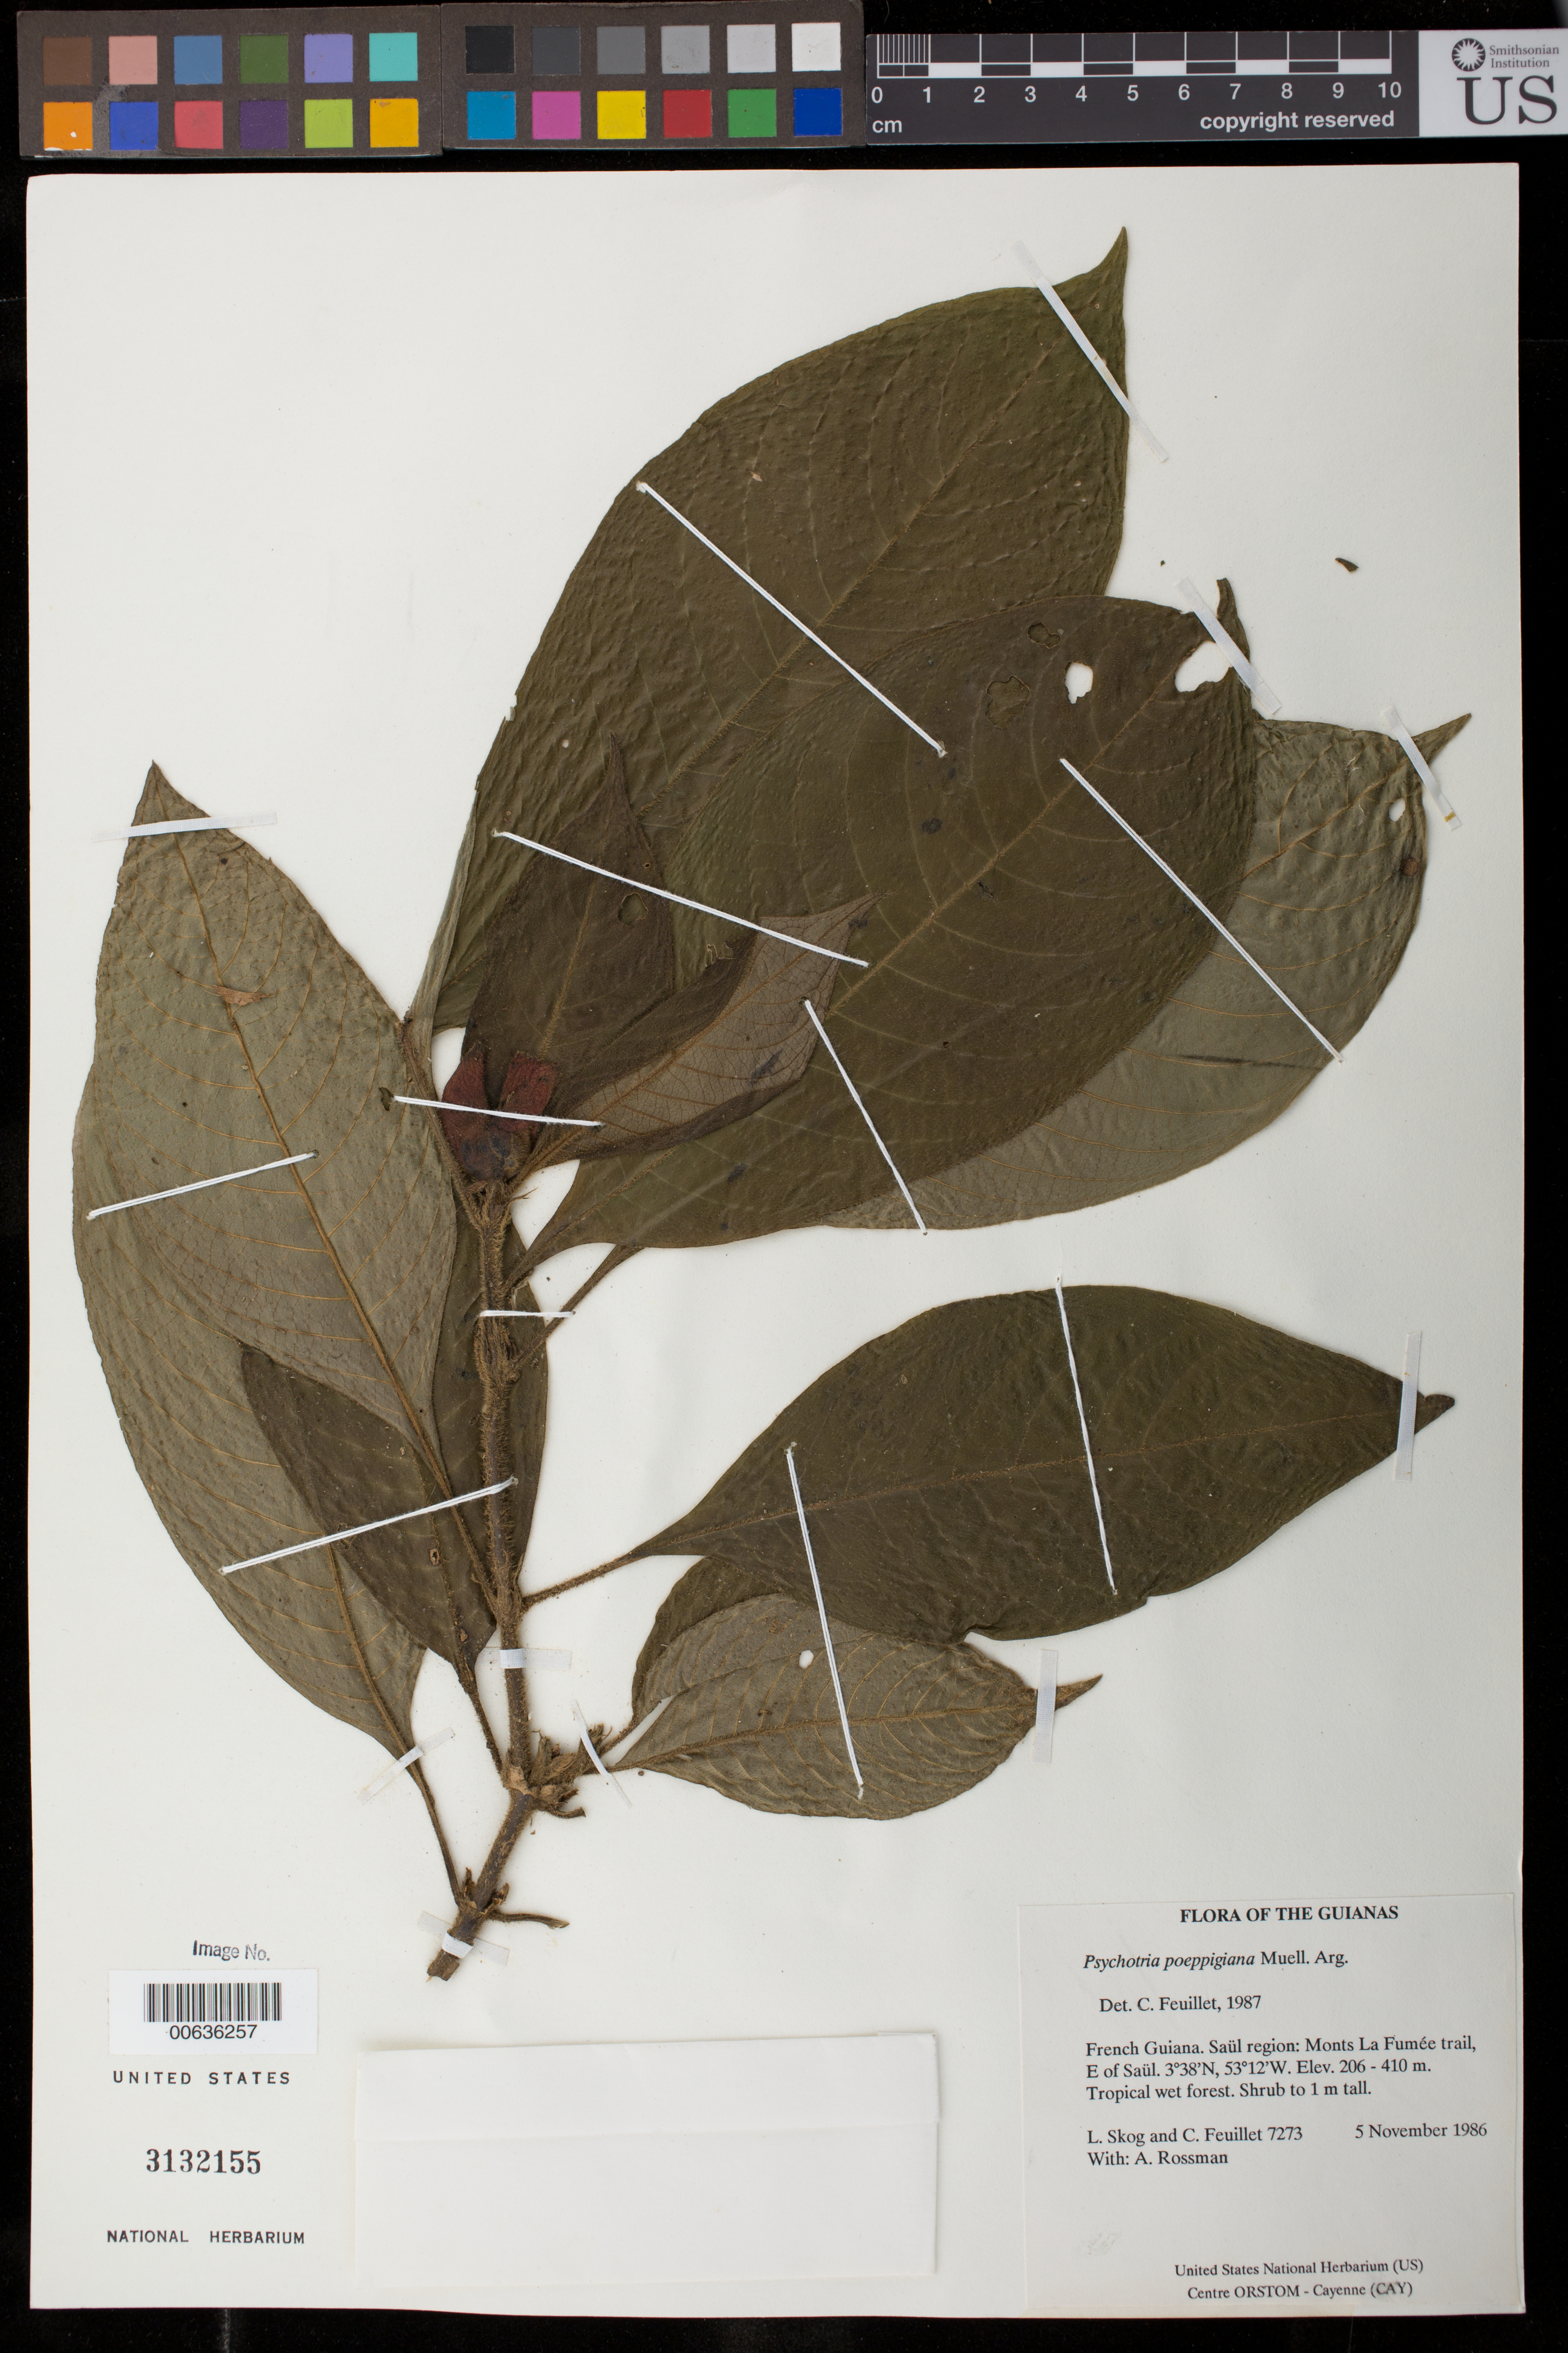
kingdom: Plantae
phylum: Tracheophyta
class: Magnoliopsida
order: Gentianales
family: Rubiaceae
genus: Palicourea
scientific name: Palicourea tomentosa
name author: (Aubl.) Borhidi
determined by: Kirkbride, J. H., Jr.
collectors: L. E. Skog, C. Feuillet & A. Rossman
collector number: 7273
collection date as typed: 5 November 1986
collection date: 1986-11-05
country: French Guiana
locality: Monts La Fumée trail, E of Saül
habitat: Tropical wet forest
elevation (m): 206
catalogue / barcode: US 3132155